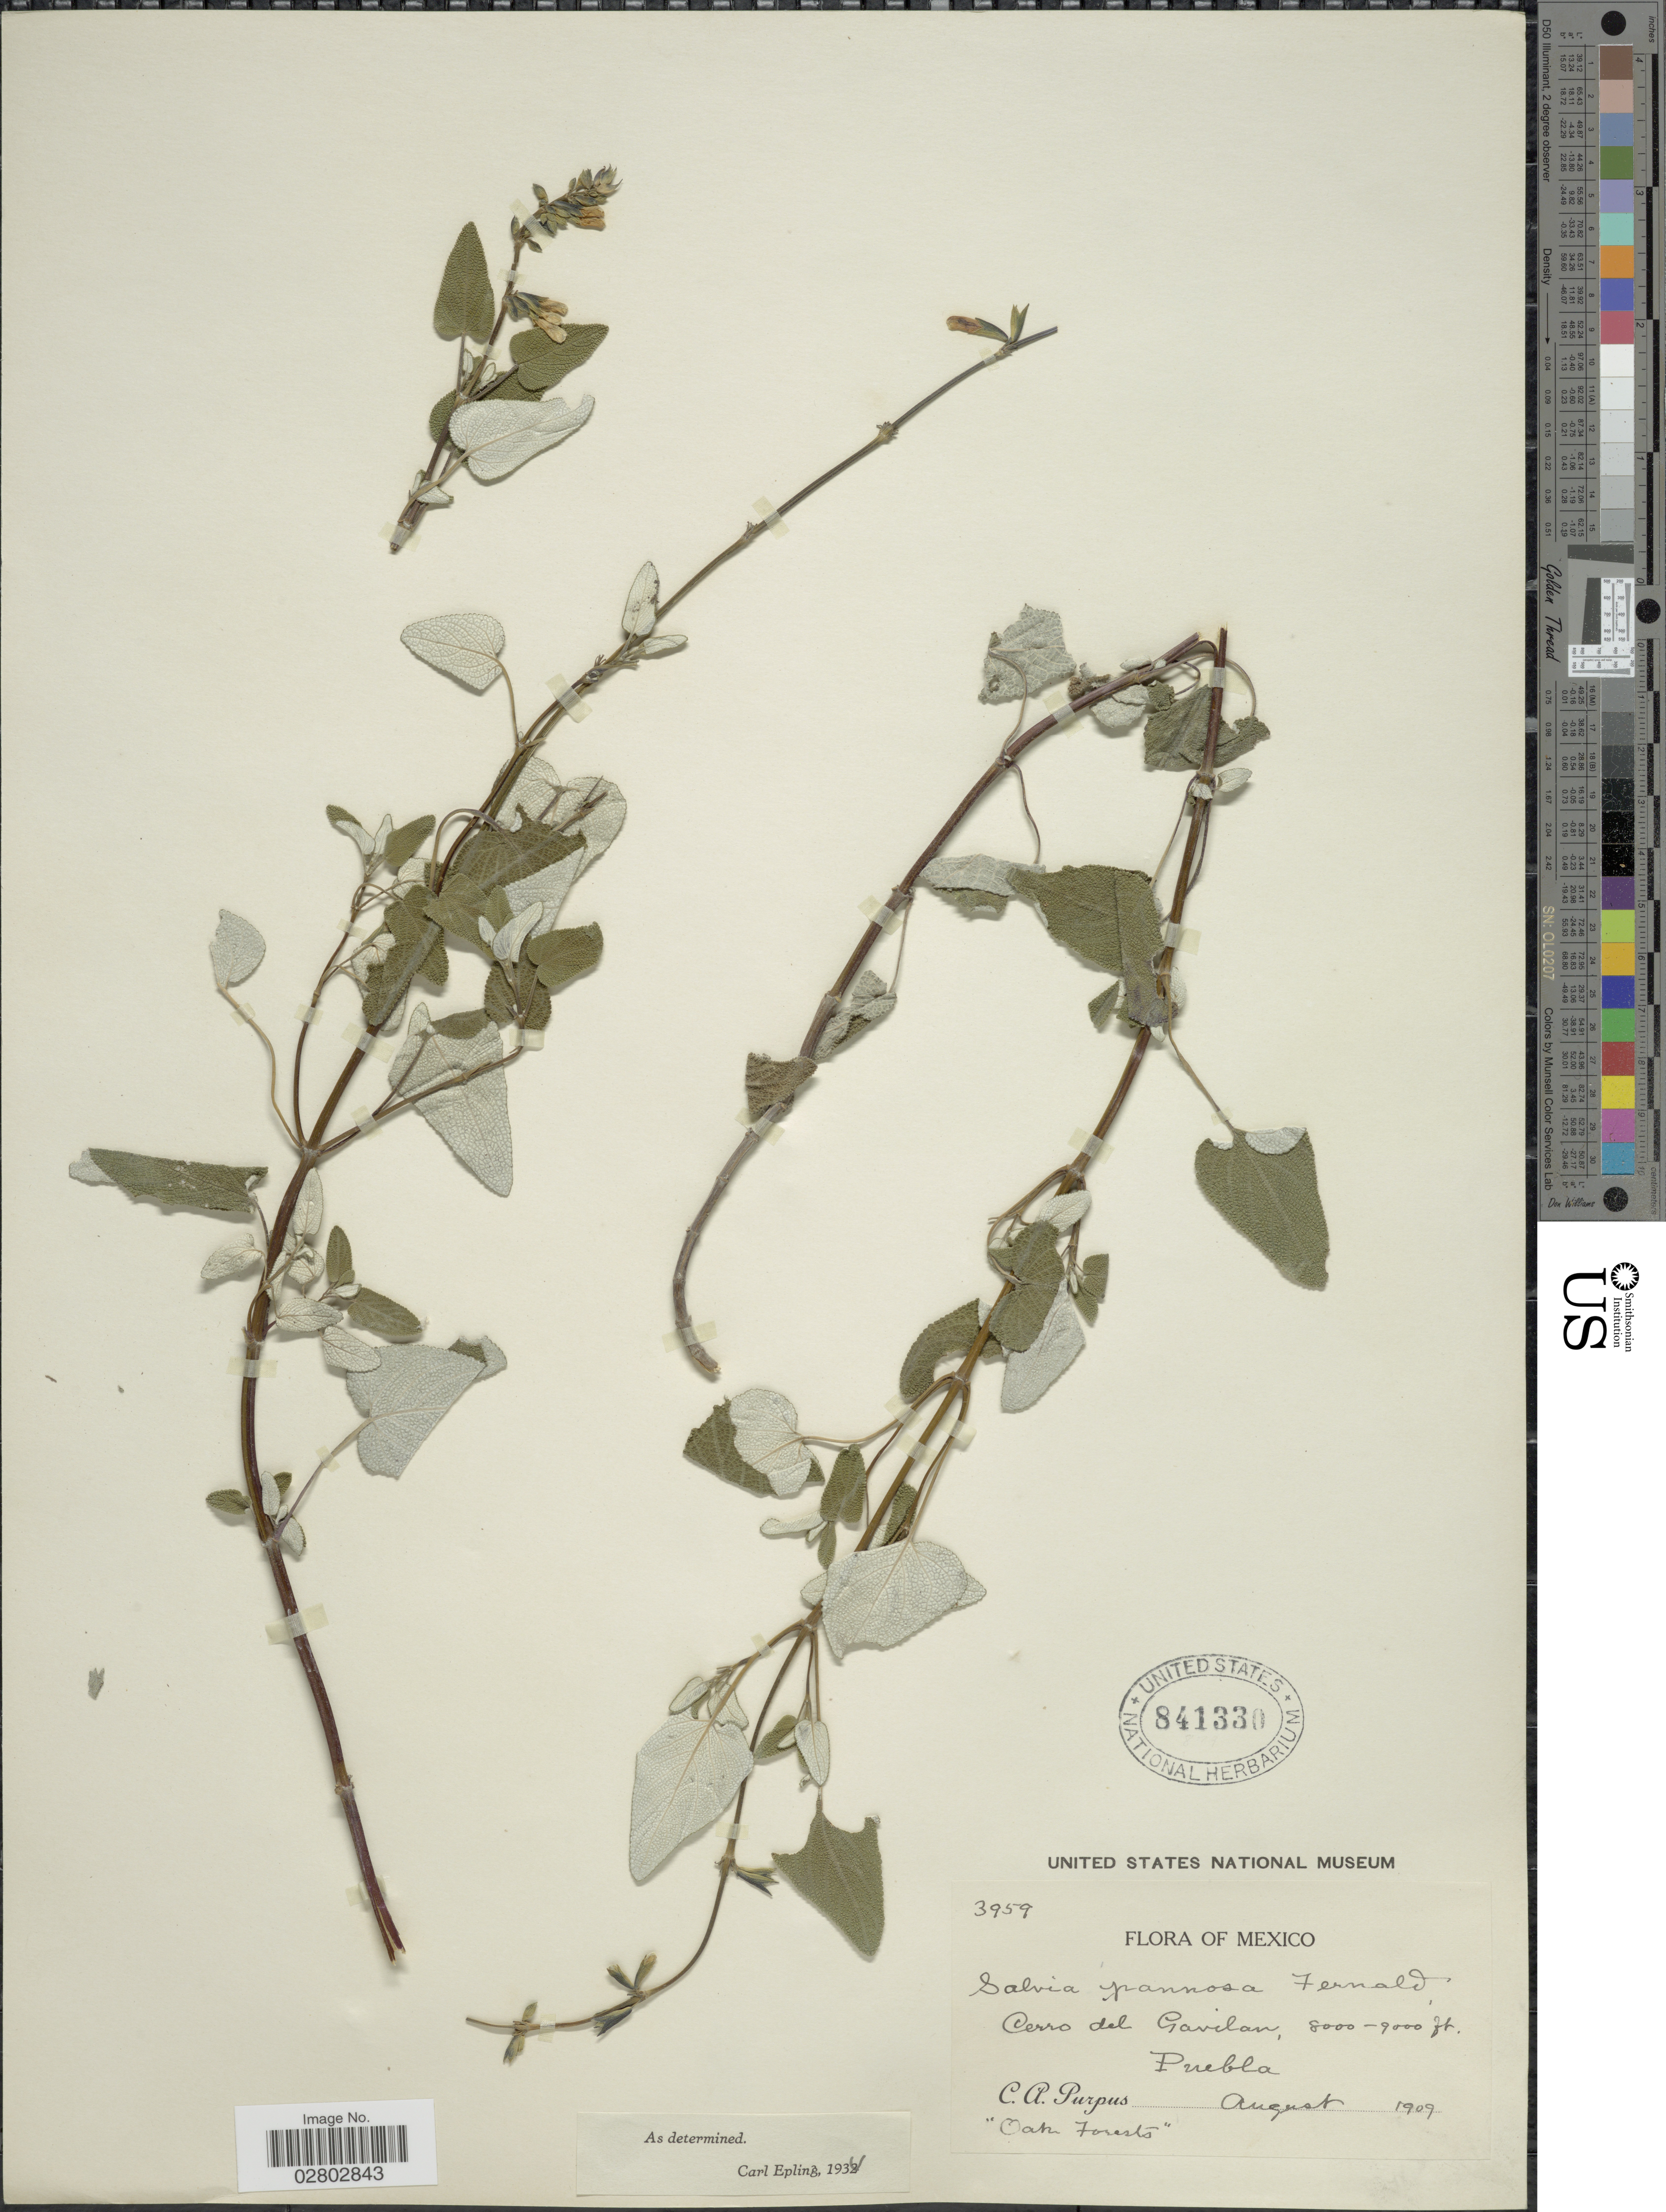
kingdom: Plantae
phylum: Tracheophyta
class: Magnoliopsida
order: Lamiales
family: Lamiaceae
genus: Salvia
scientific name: Salvia pannosa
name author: Fernald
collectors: C. A. Purpus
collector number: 3959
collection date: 1909-08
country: Mexico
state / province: Puebla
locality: Cerro del Gavilan, Puebla.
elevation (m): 2438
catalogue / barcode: US 841330